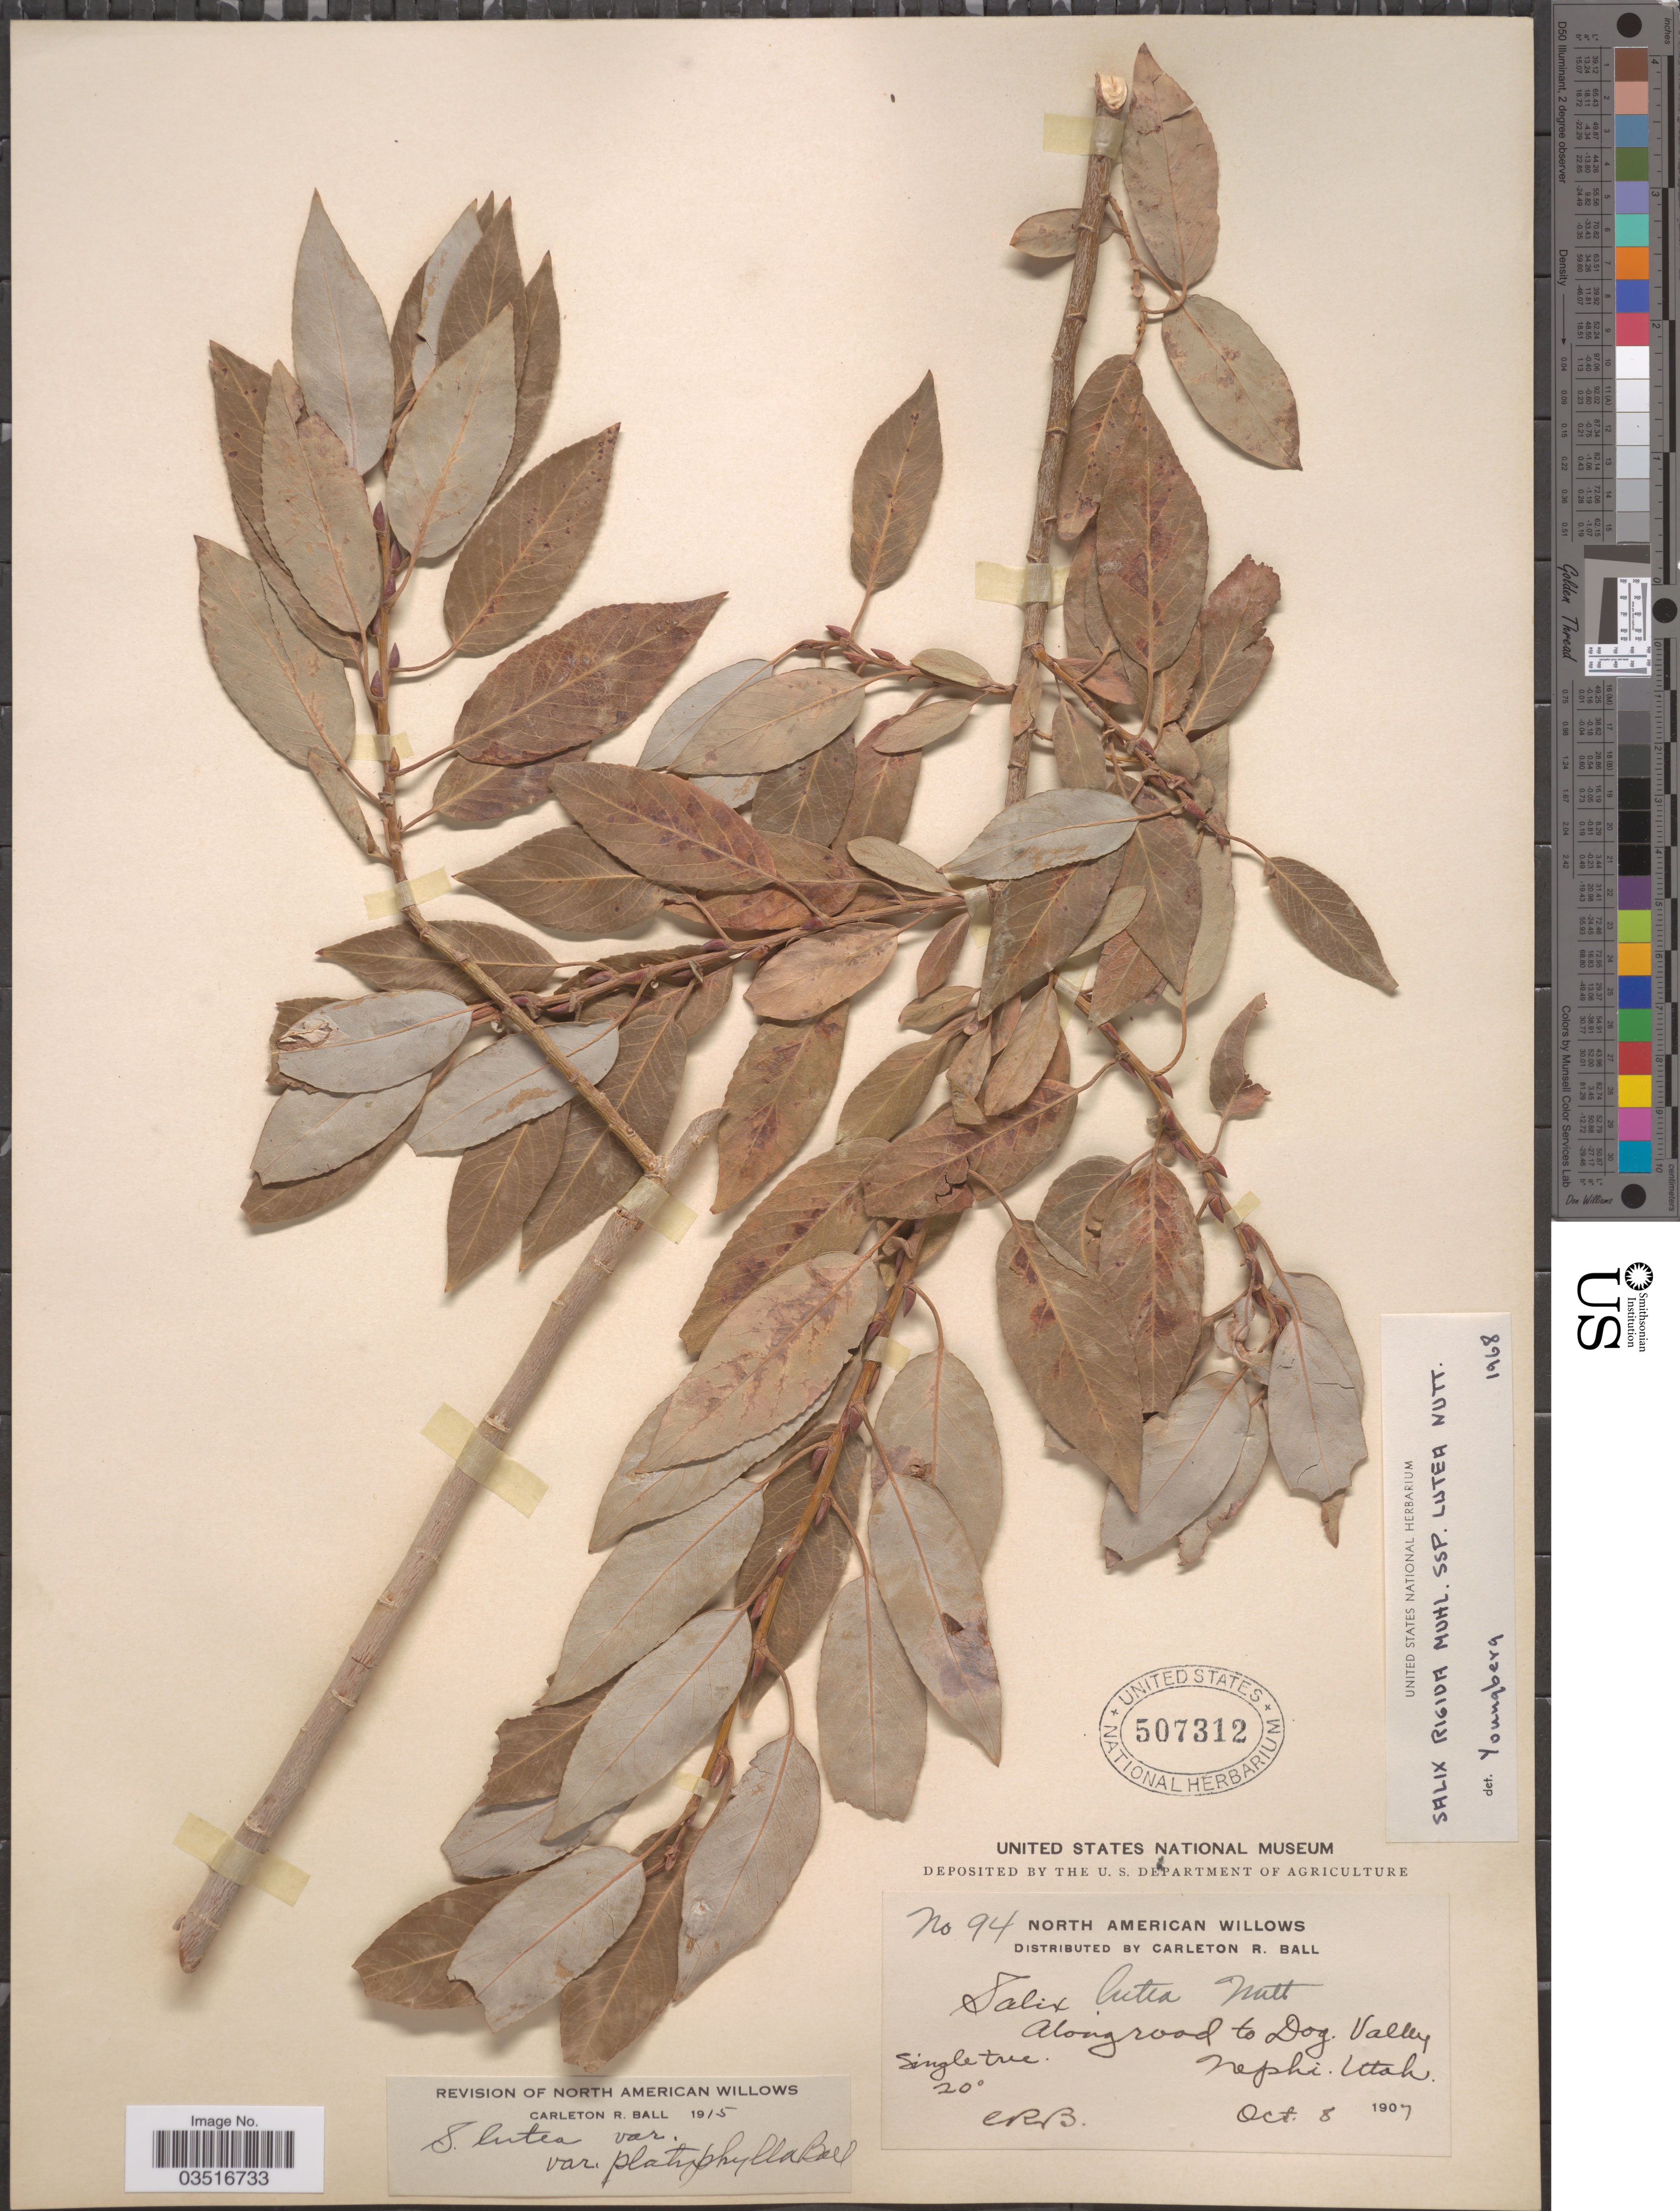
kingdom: Plantae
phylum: Tracheophyta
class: Magnoliopsida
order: Malpighiales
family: Salicaceae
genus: Salix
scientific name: Salix rigida subsp. lutea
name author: Nutt.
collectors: C. R. Ball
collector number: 94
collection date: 1907-10-08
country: United States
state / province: Utah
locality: Along road to Dog Valley. Nephi.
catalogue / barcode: US 507312